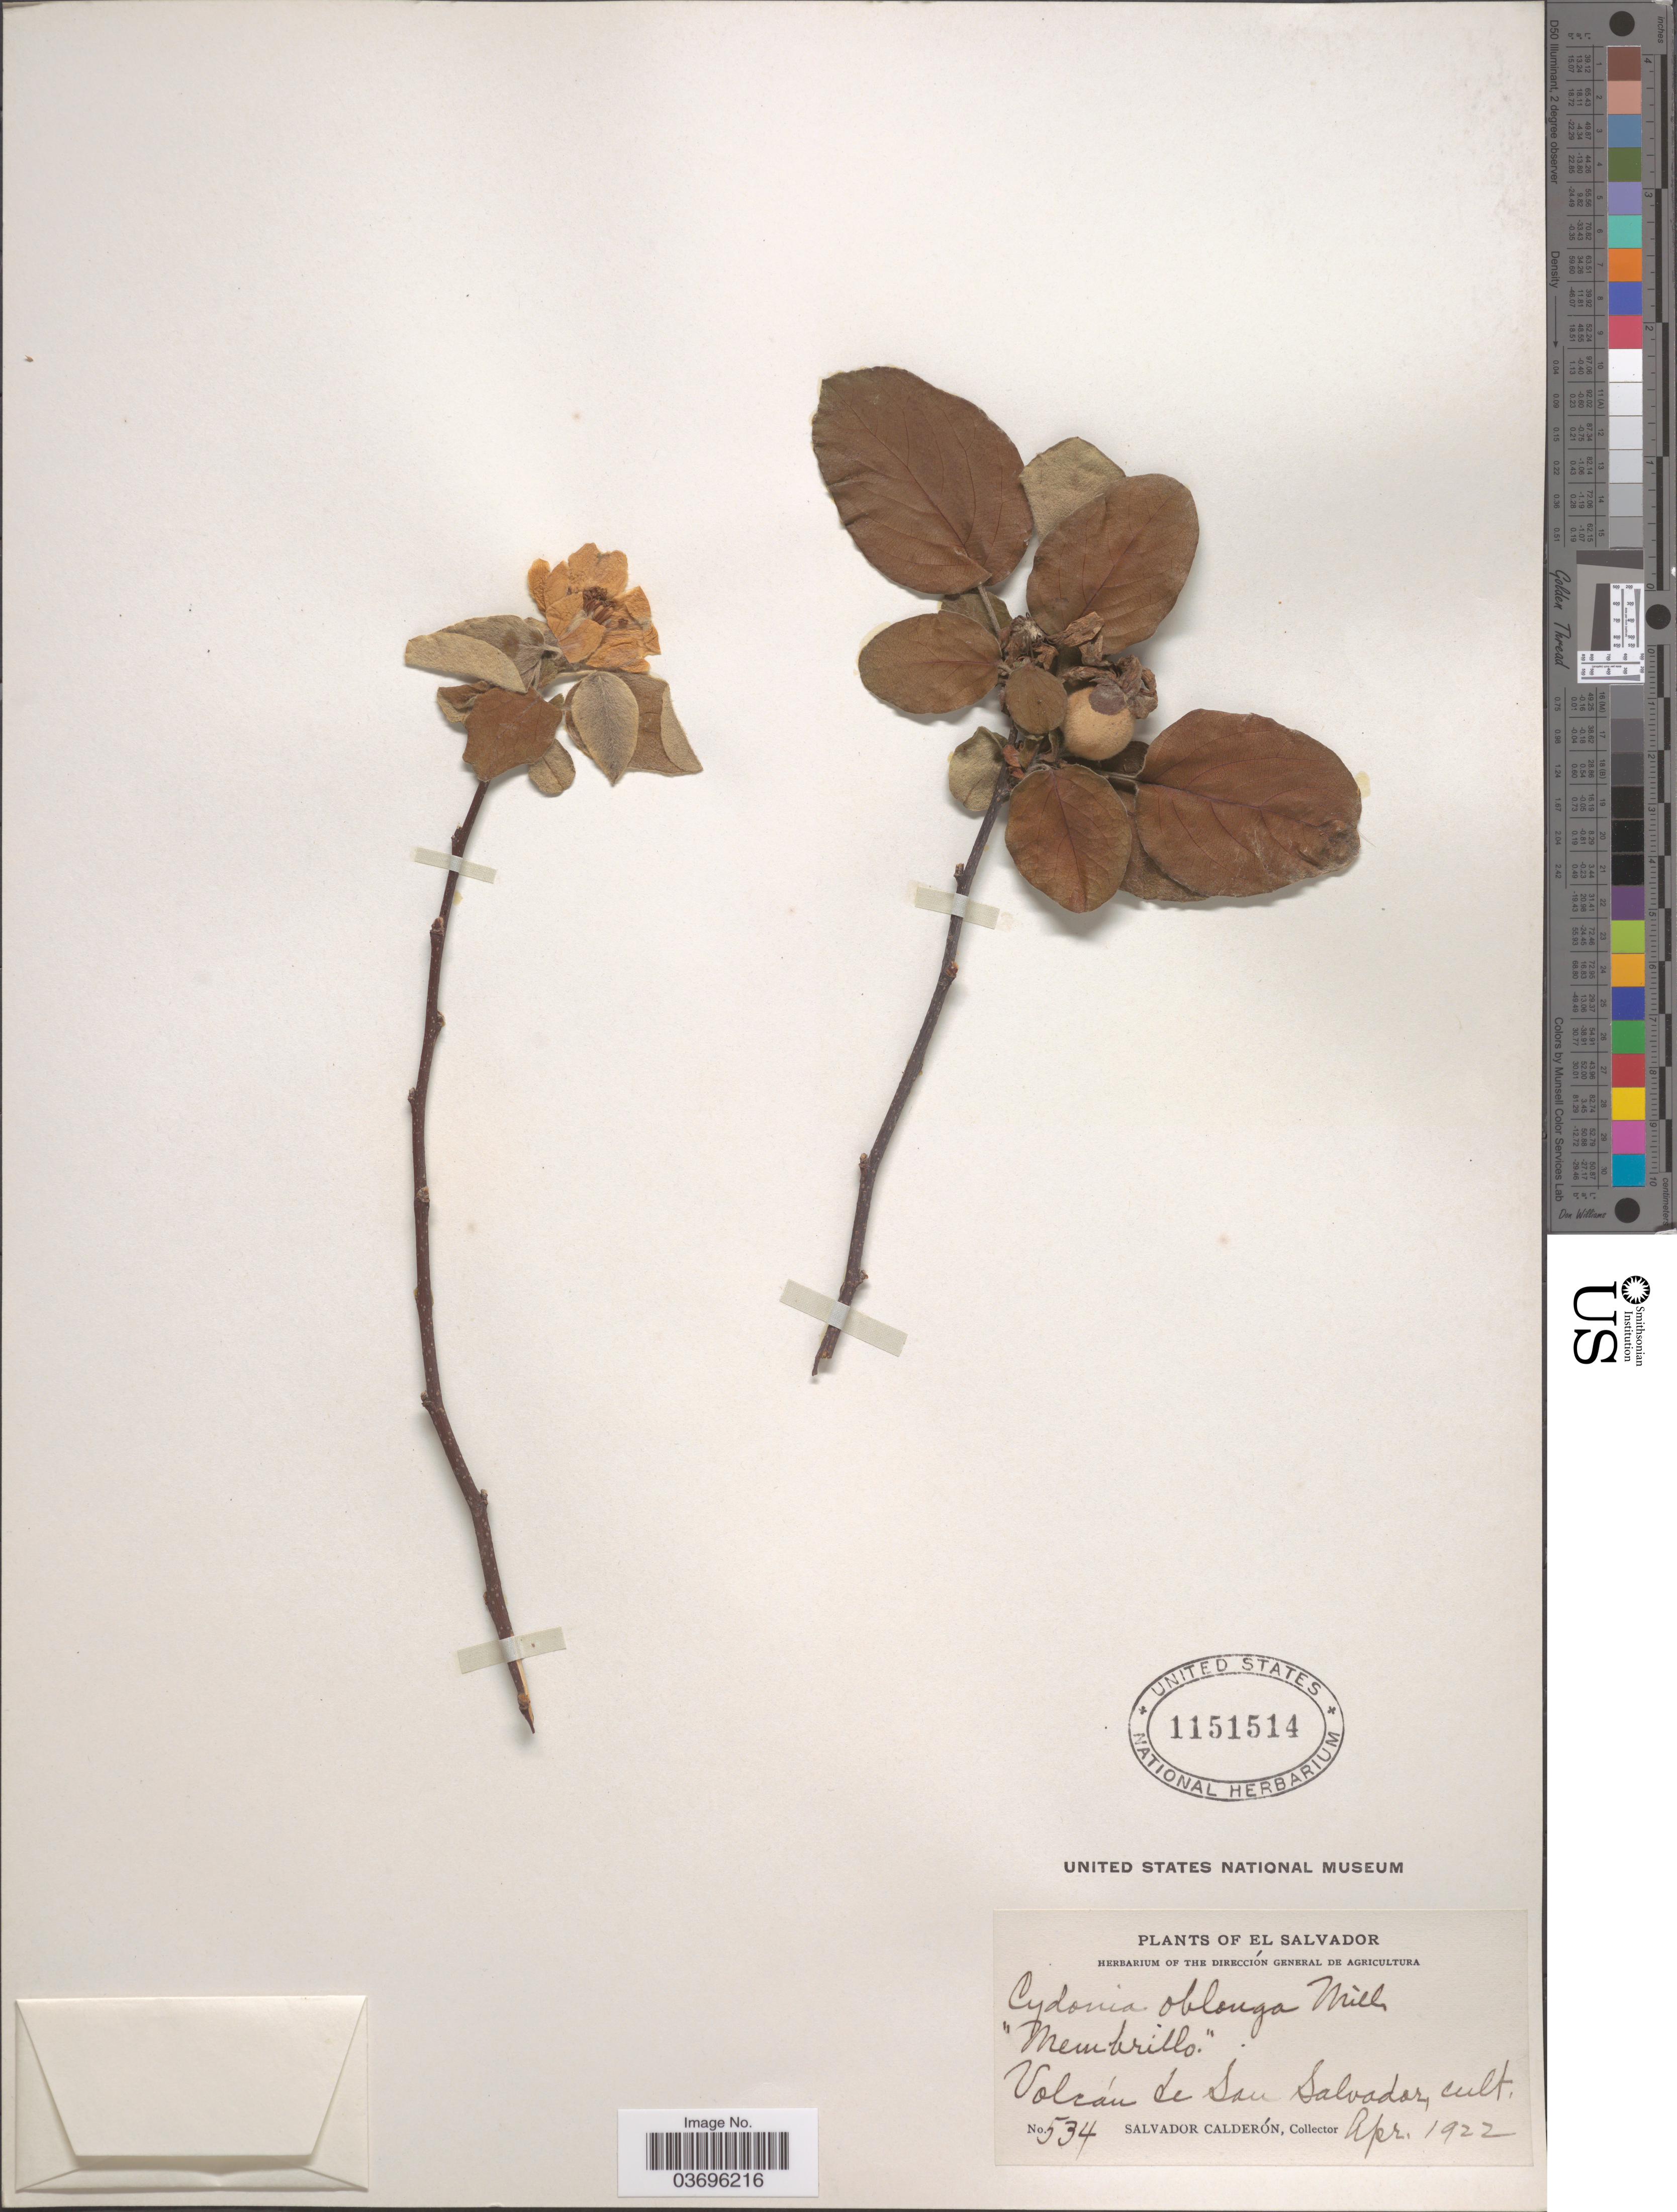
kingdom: Plantae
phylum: Tracheophyta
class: Magnoliopsida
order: Rosales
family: Rosaceae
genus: Cydonia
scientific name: Cydonia oblonga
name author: Mill.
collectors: S. Calderón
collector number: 534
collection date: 1922-04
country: El Salvador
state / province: San Salvador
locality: Volcán de San Salvador.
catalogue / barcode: US 1151514